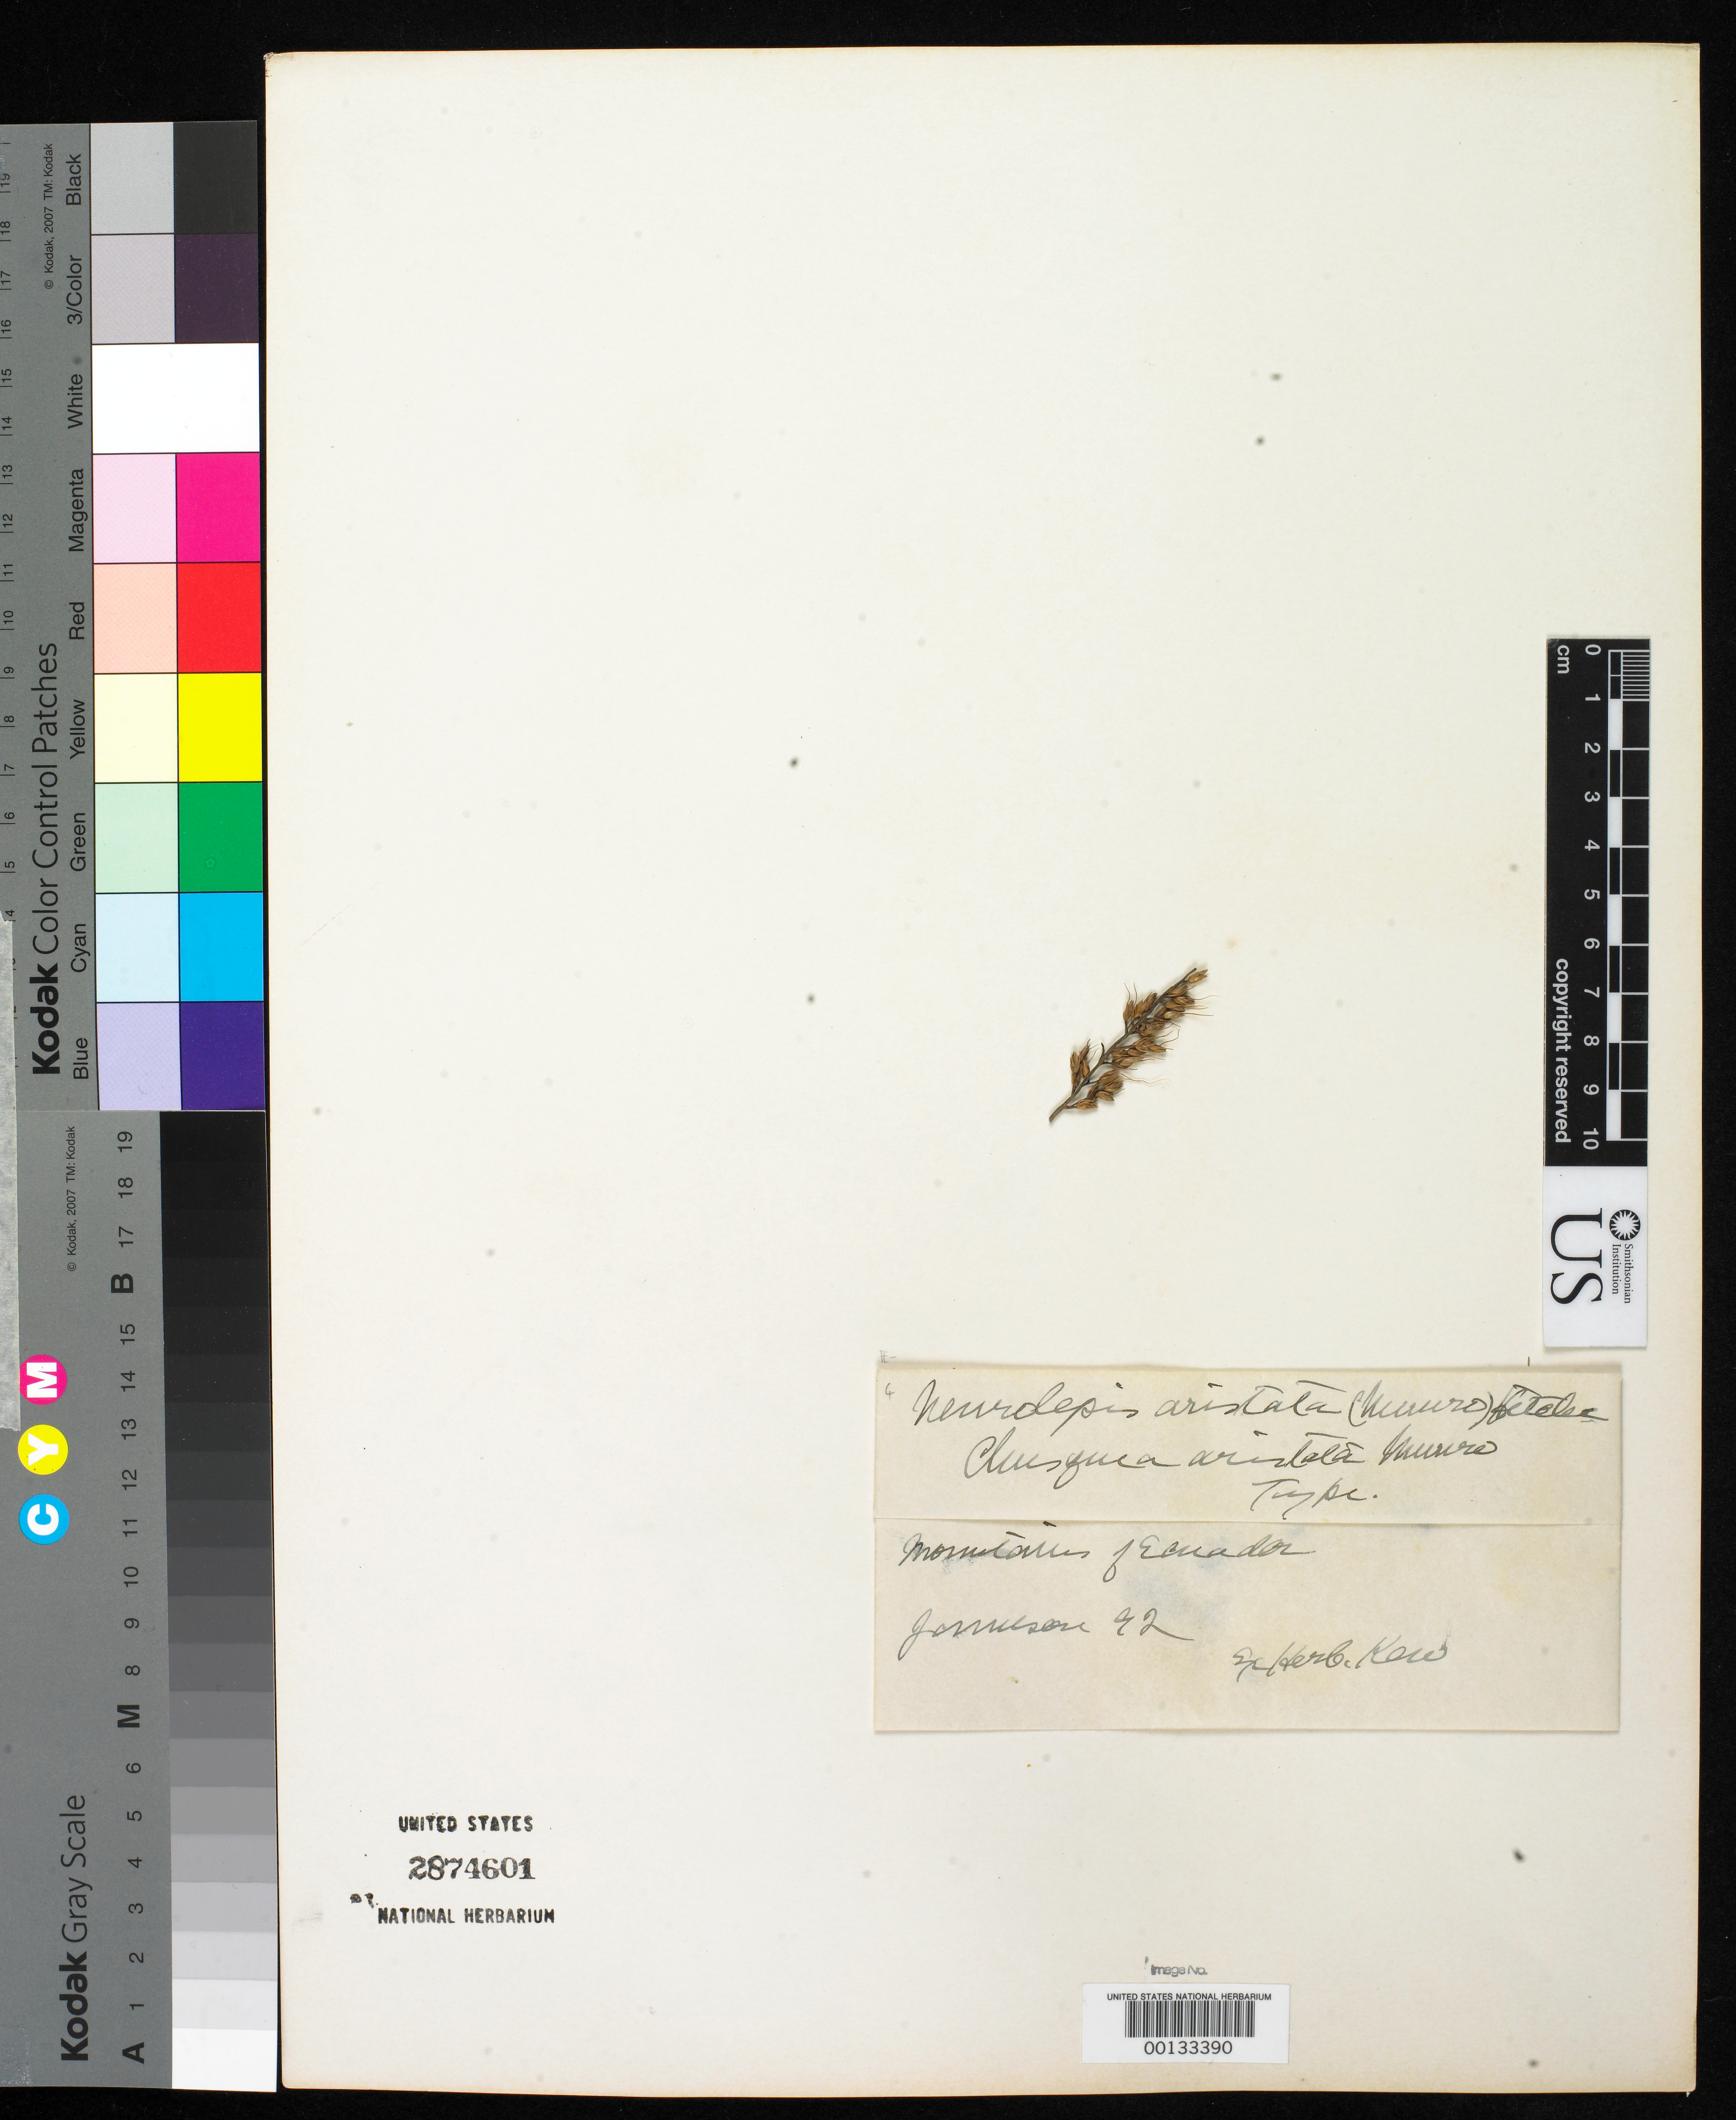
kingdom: Plantae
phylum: Tracheophyta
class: Liliopsida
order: Poales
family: Poaceae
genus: Chusquea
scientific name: Chusquea aristata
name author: Munro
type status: Type Material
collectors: W. Jameson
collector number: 92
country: Ecuador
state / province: Pichincha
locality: Quito.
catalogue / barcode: US 2874601